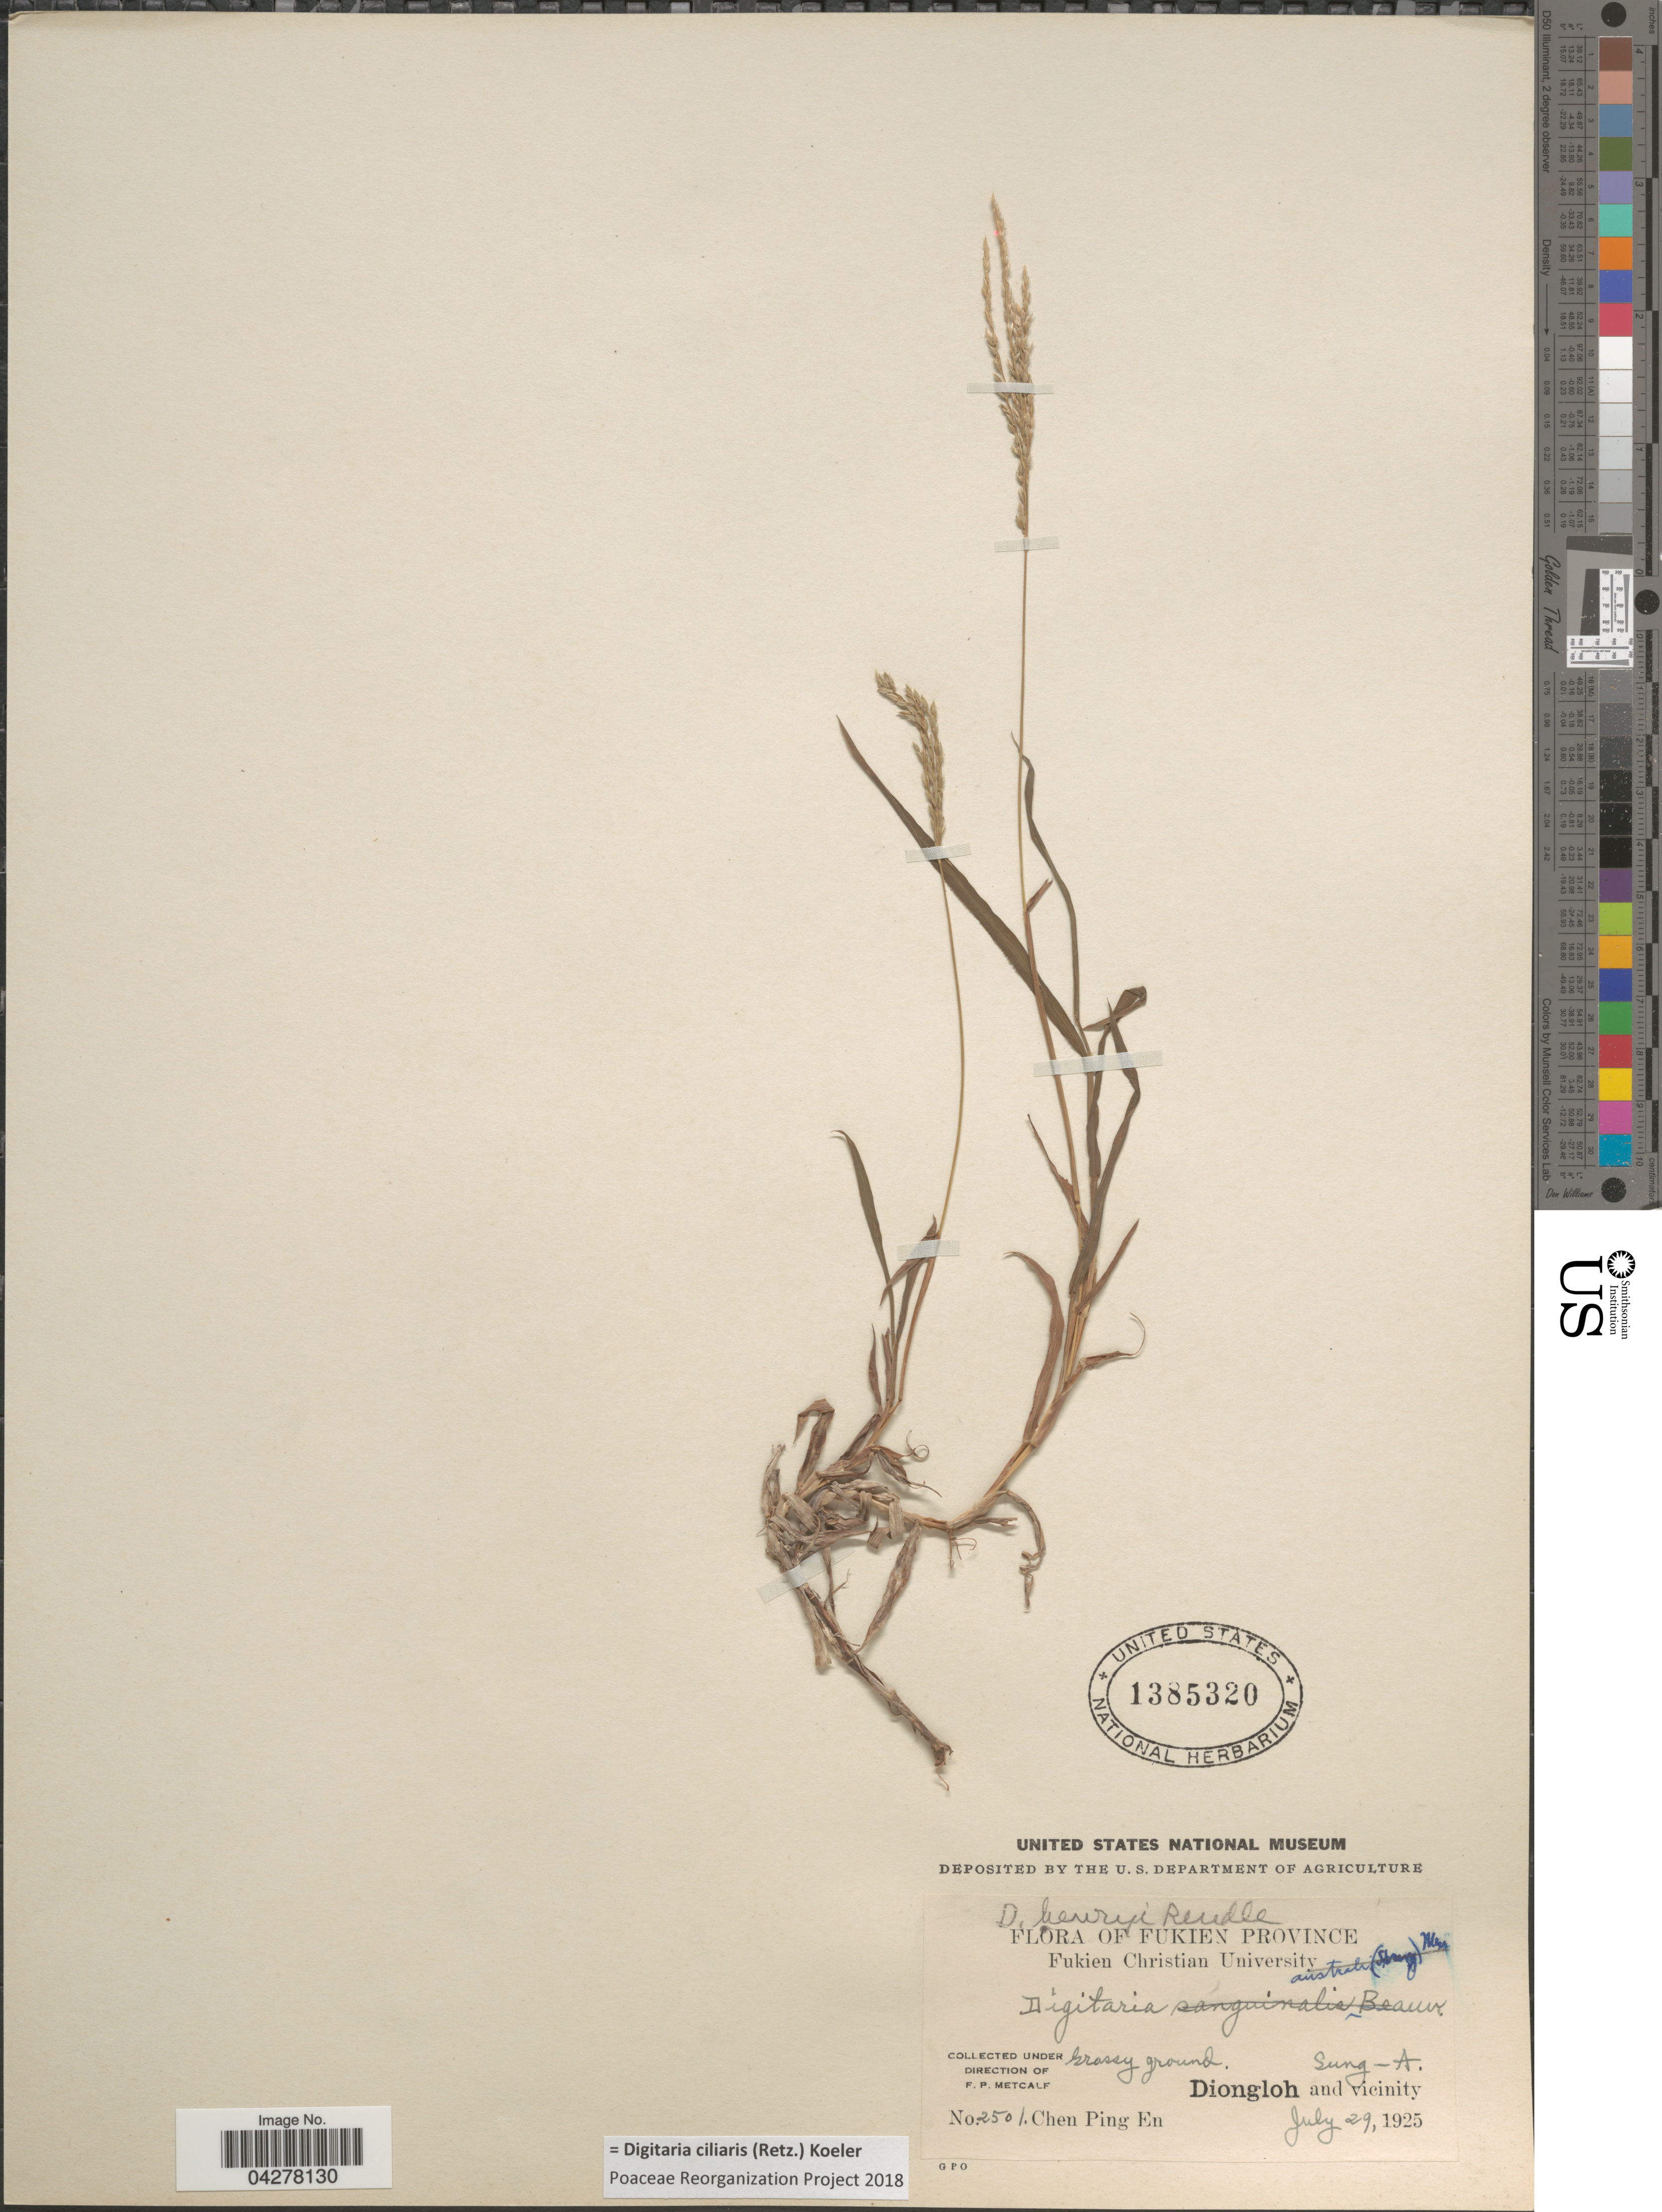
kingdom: Plantae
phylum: Tracheophyta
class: Liliopsida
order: Poales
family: Poaceae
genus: Digitaria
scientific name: Digitaria ciliaris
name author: (Retz.) Koeler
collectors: C. Ping En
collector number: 2501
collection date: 1925-07-29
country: China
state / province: Fujian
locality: Under grassy ground. Sung-A. Diongloh and vicinity.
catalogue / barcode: US 1385320